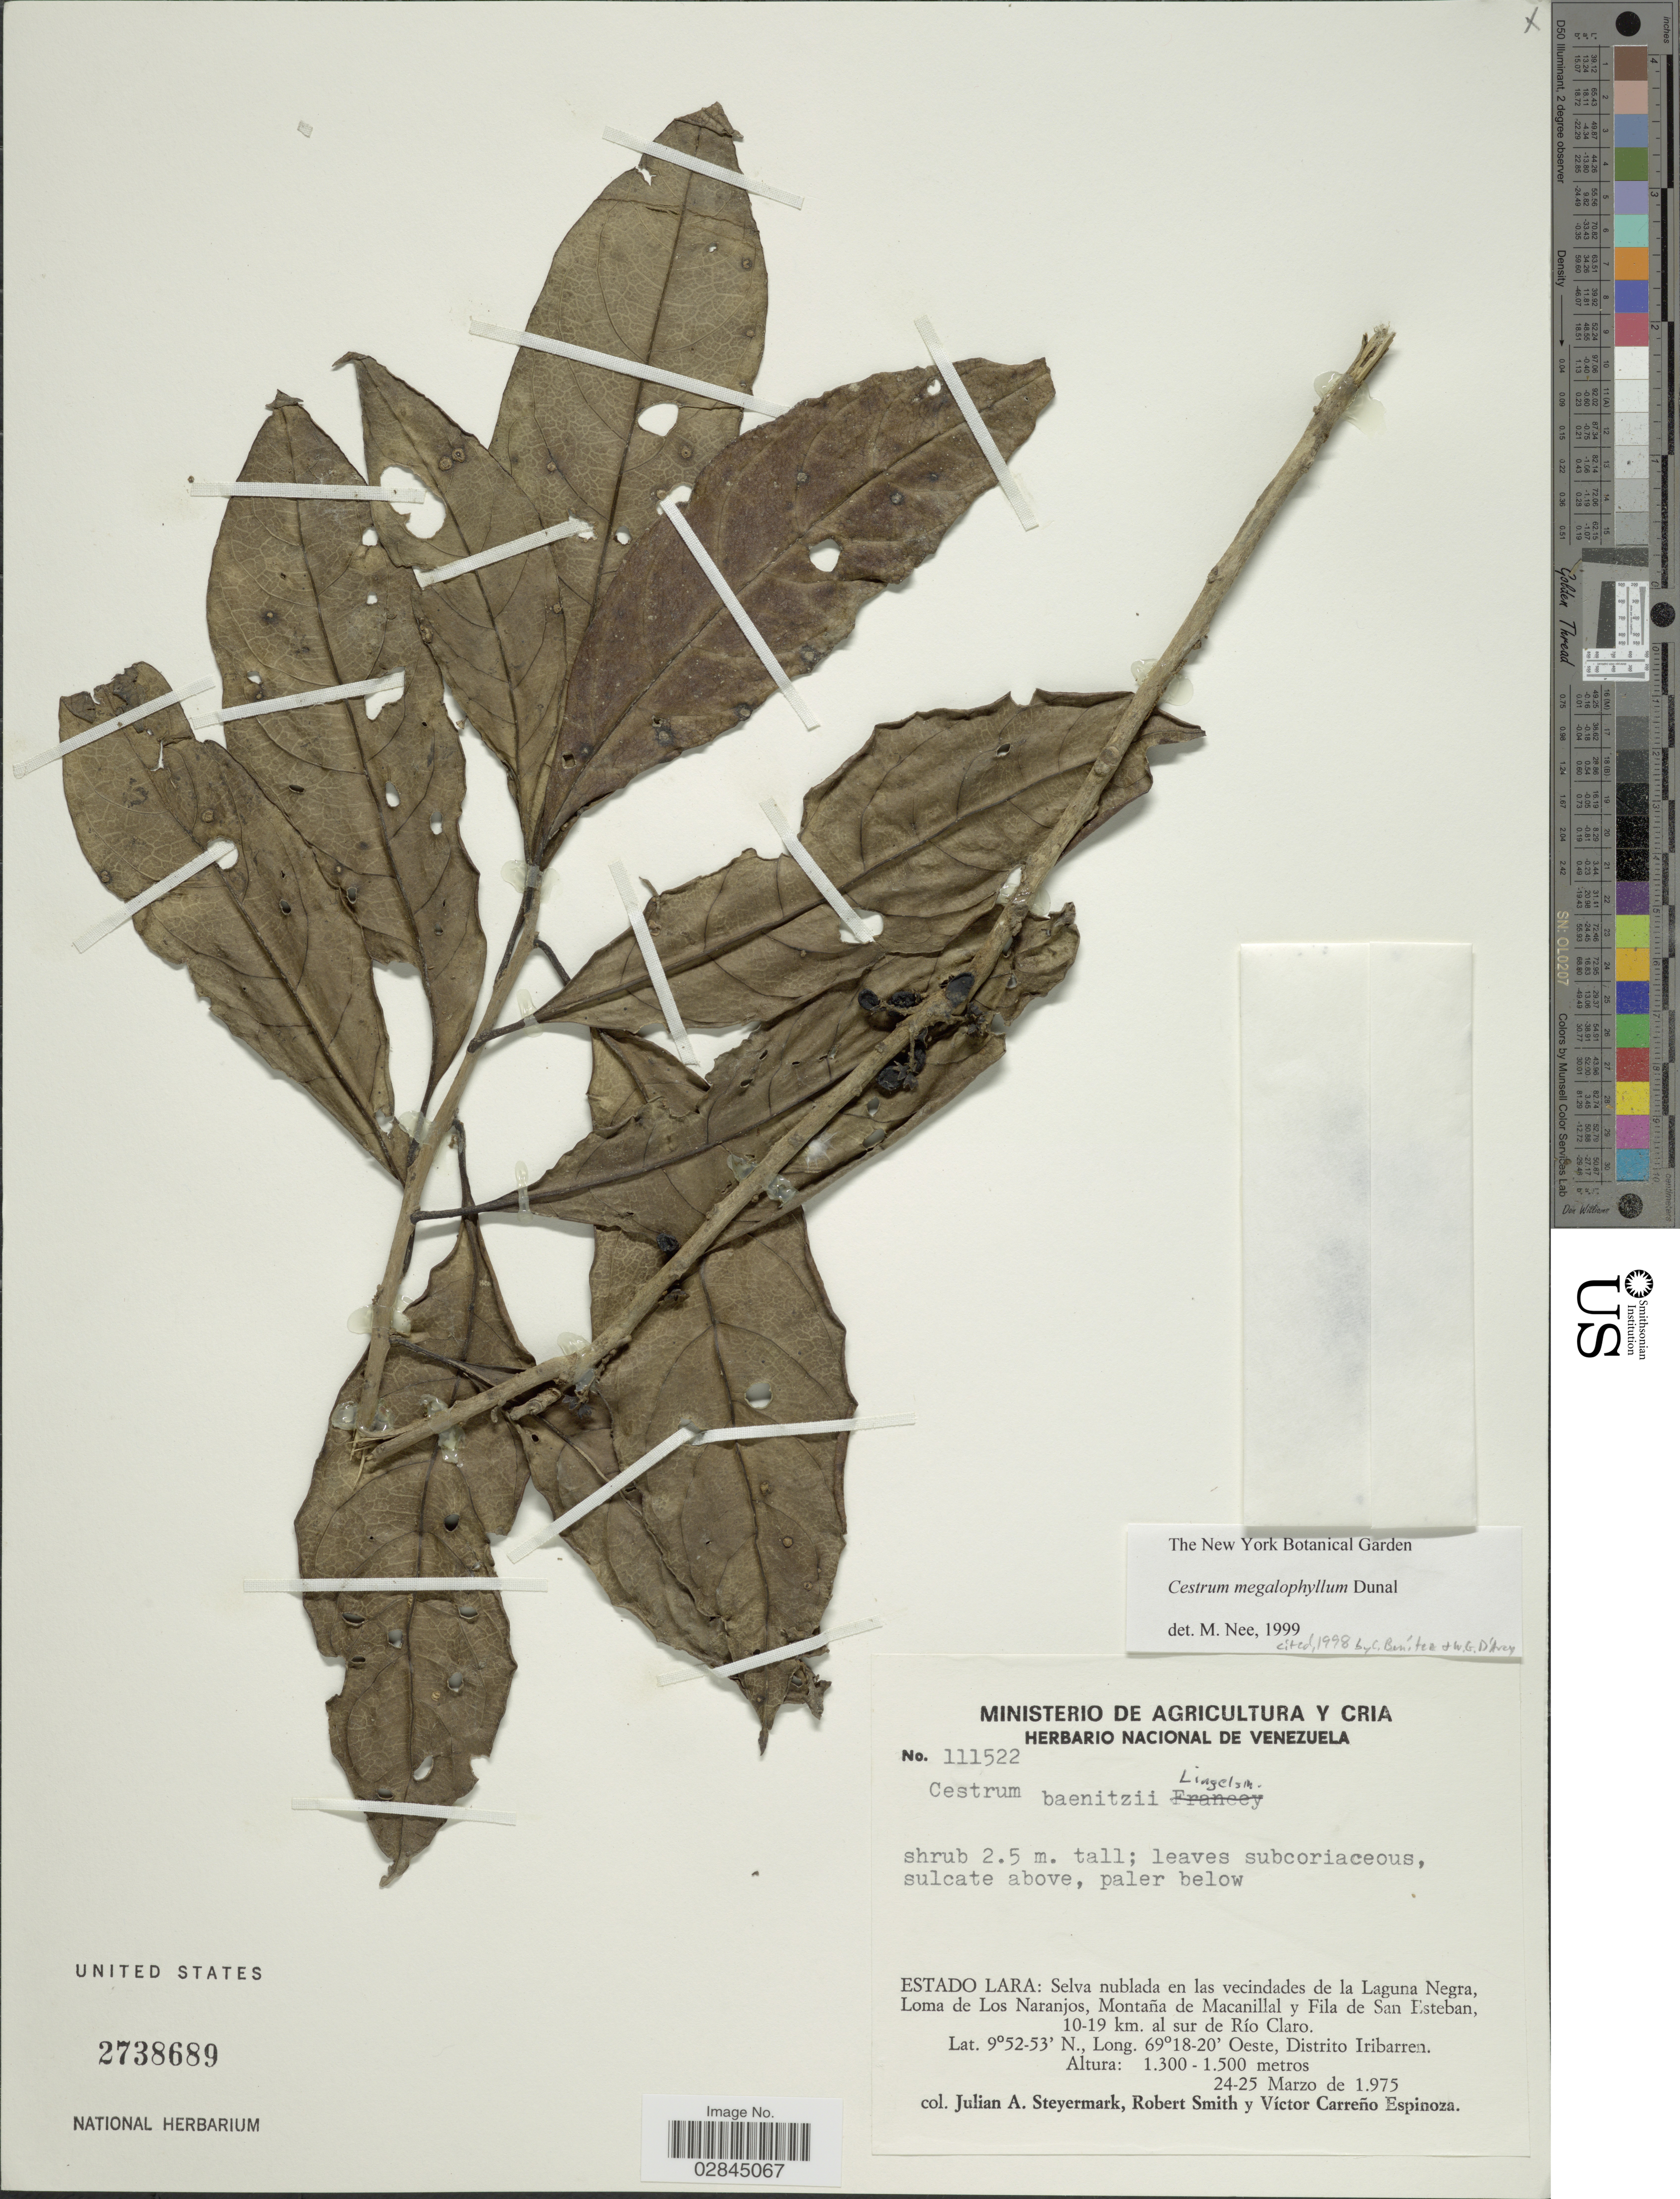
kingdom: Plantae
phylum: Tracheophyta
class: Magnoliopsida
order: Solanales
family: Solanaceae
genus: Cestrum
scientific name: Cestrum schlechtendahlii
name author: G. Don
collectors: J. Steyermark, R. Smith & V. Carreño E.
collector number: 111522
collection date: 1975-03-24/1975-03-25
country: Venezuela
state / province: Lara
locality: Selva nublada en las vecindades de la Laguna Negra, Loma de Los Naranjos, Montaña de Macanillal y Fila de San Esteban, 10-19 km. al sur de Río Claro. Distrito Iribarren.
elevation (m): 1300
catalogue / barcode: US 2738689